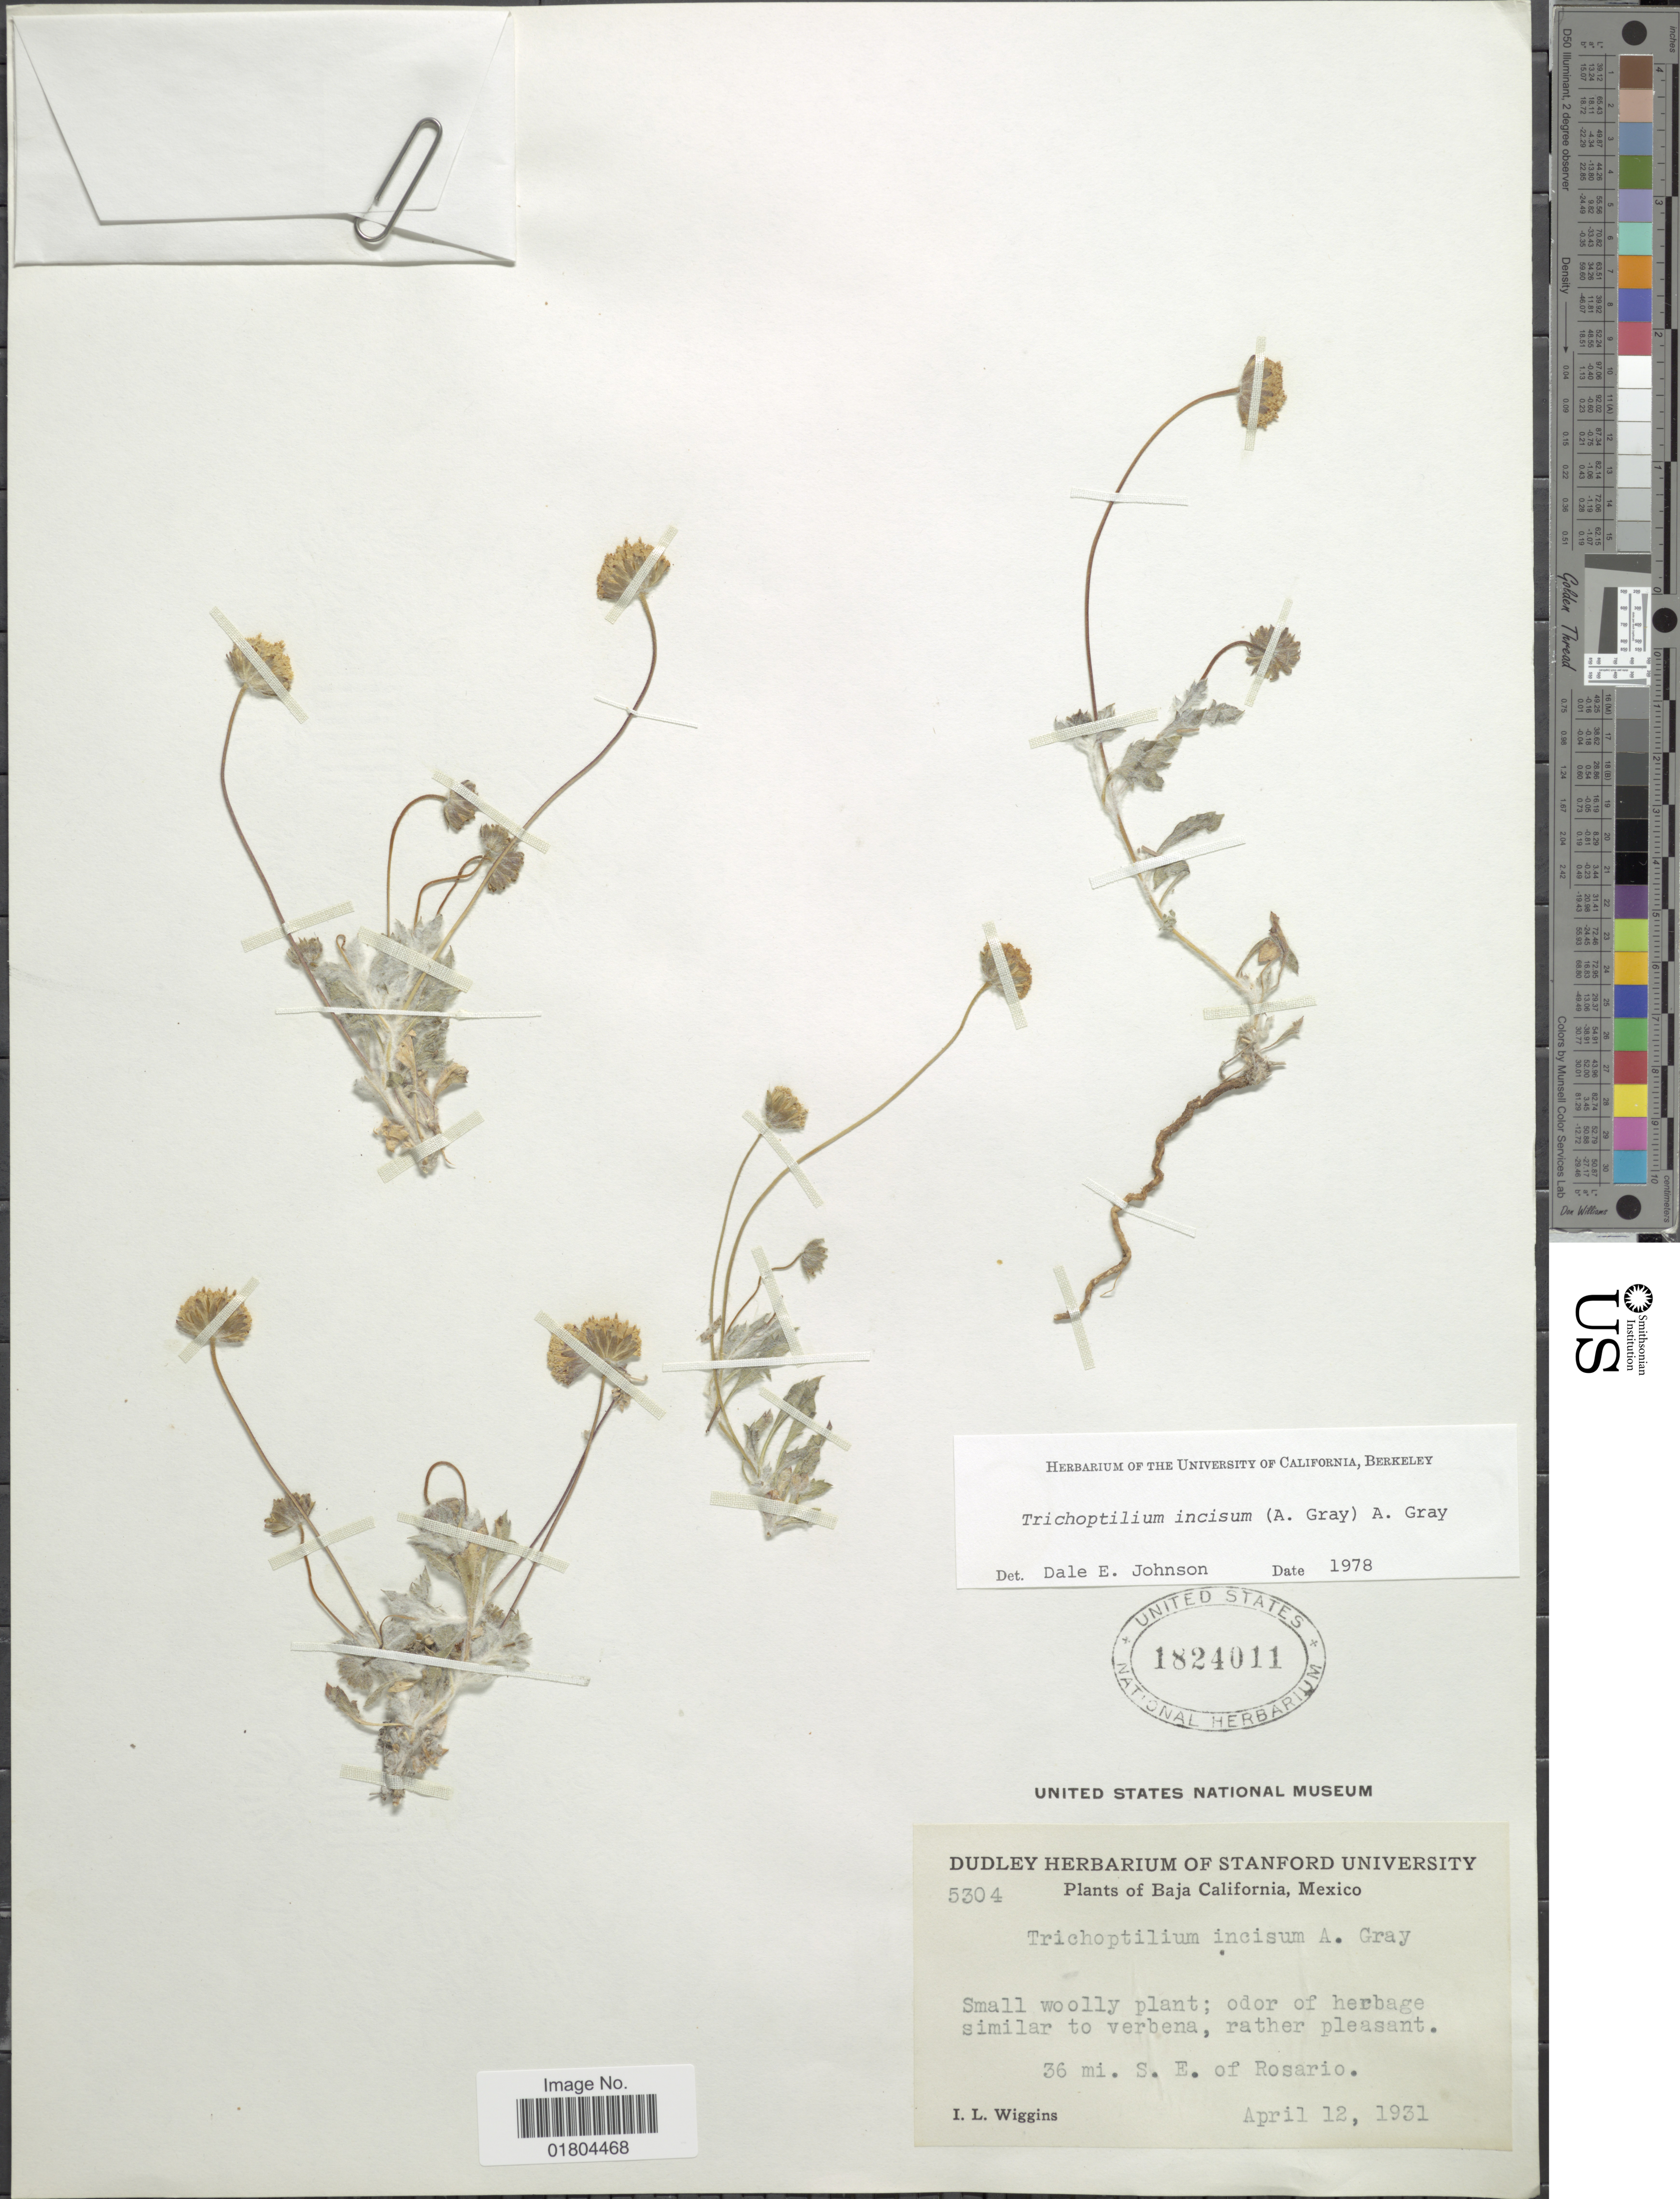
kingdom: Plantae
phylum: Tracheophyta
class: Magnoliopsida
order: Asterales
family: Asteraceae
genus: Trichoptilium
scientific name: Trichoptilium incisum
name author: (A. Gray) A. Gray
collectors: I. L. Wiggins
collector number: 5304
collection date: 1931-04-12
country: Mexico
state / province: Baja California Sur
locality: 36 mi S.E. of Rosario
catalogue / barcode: US 1824011